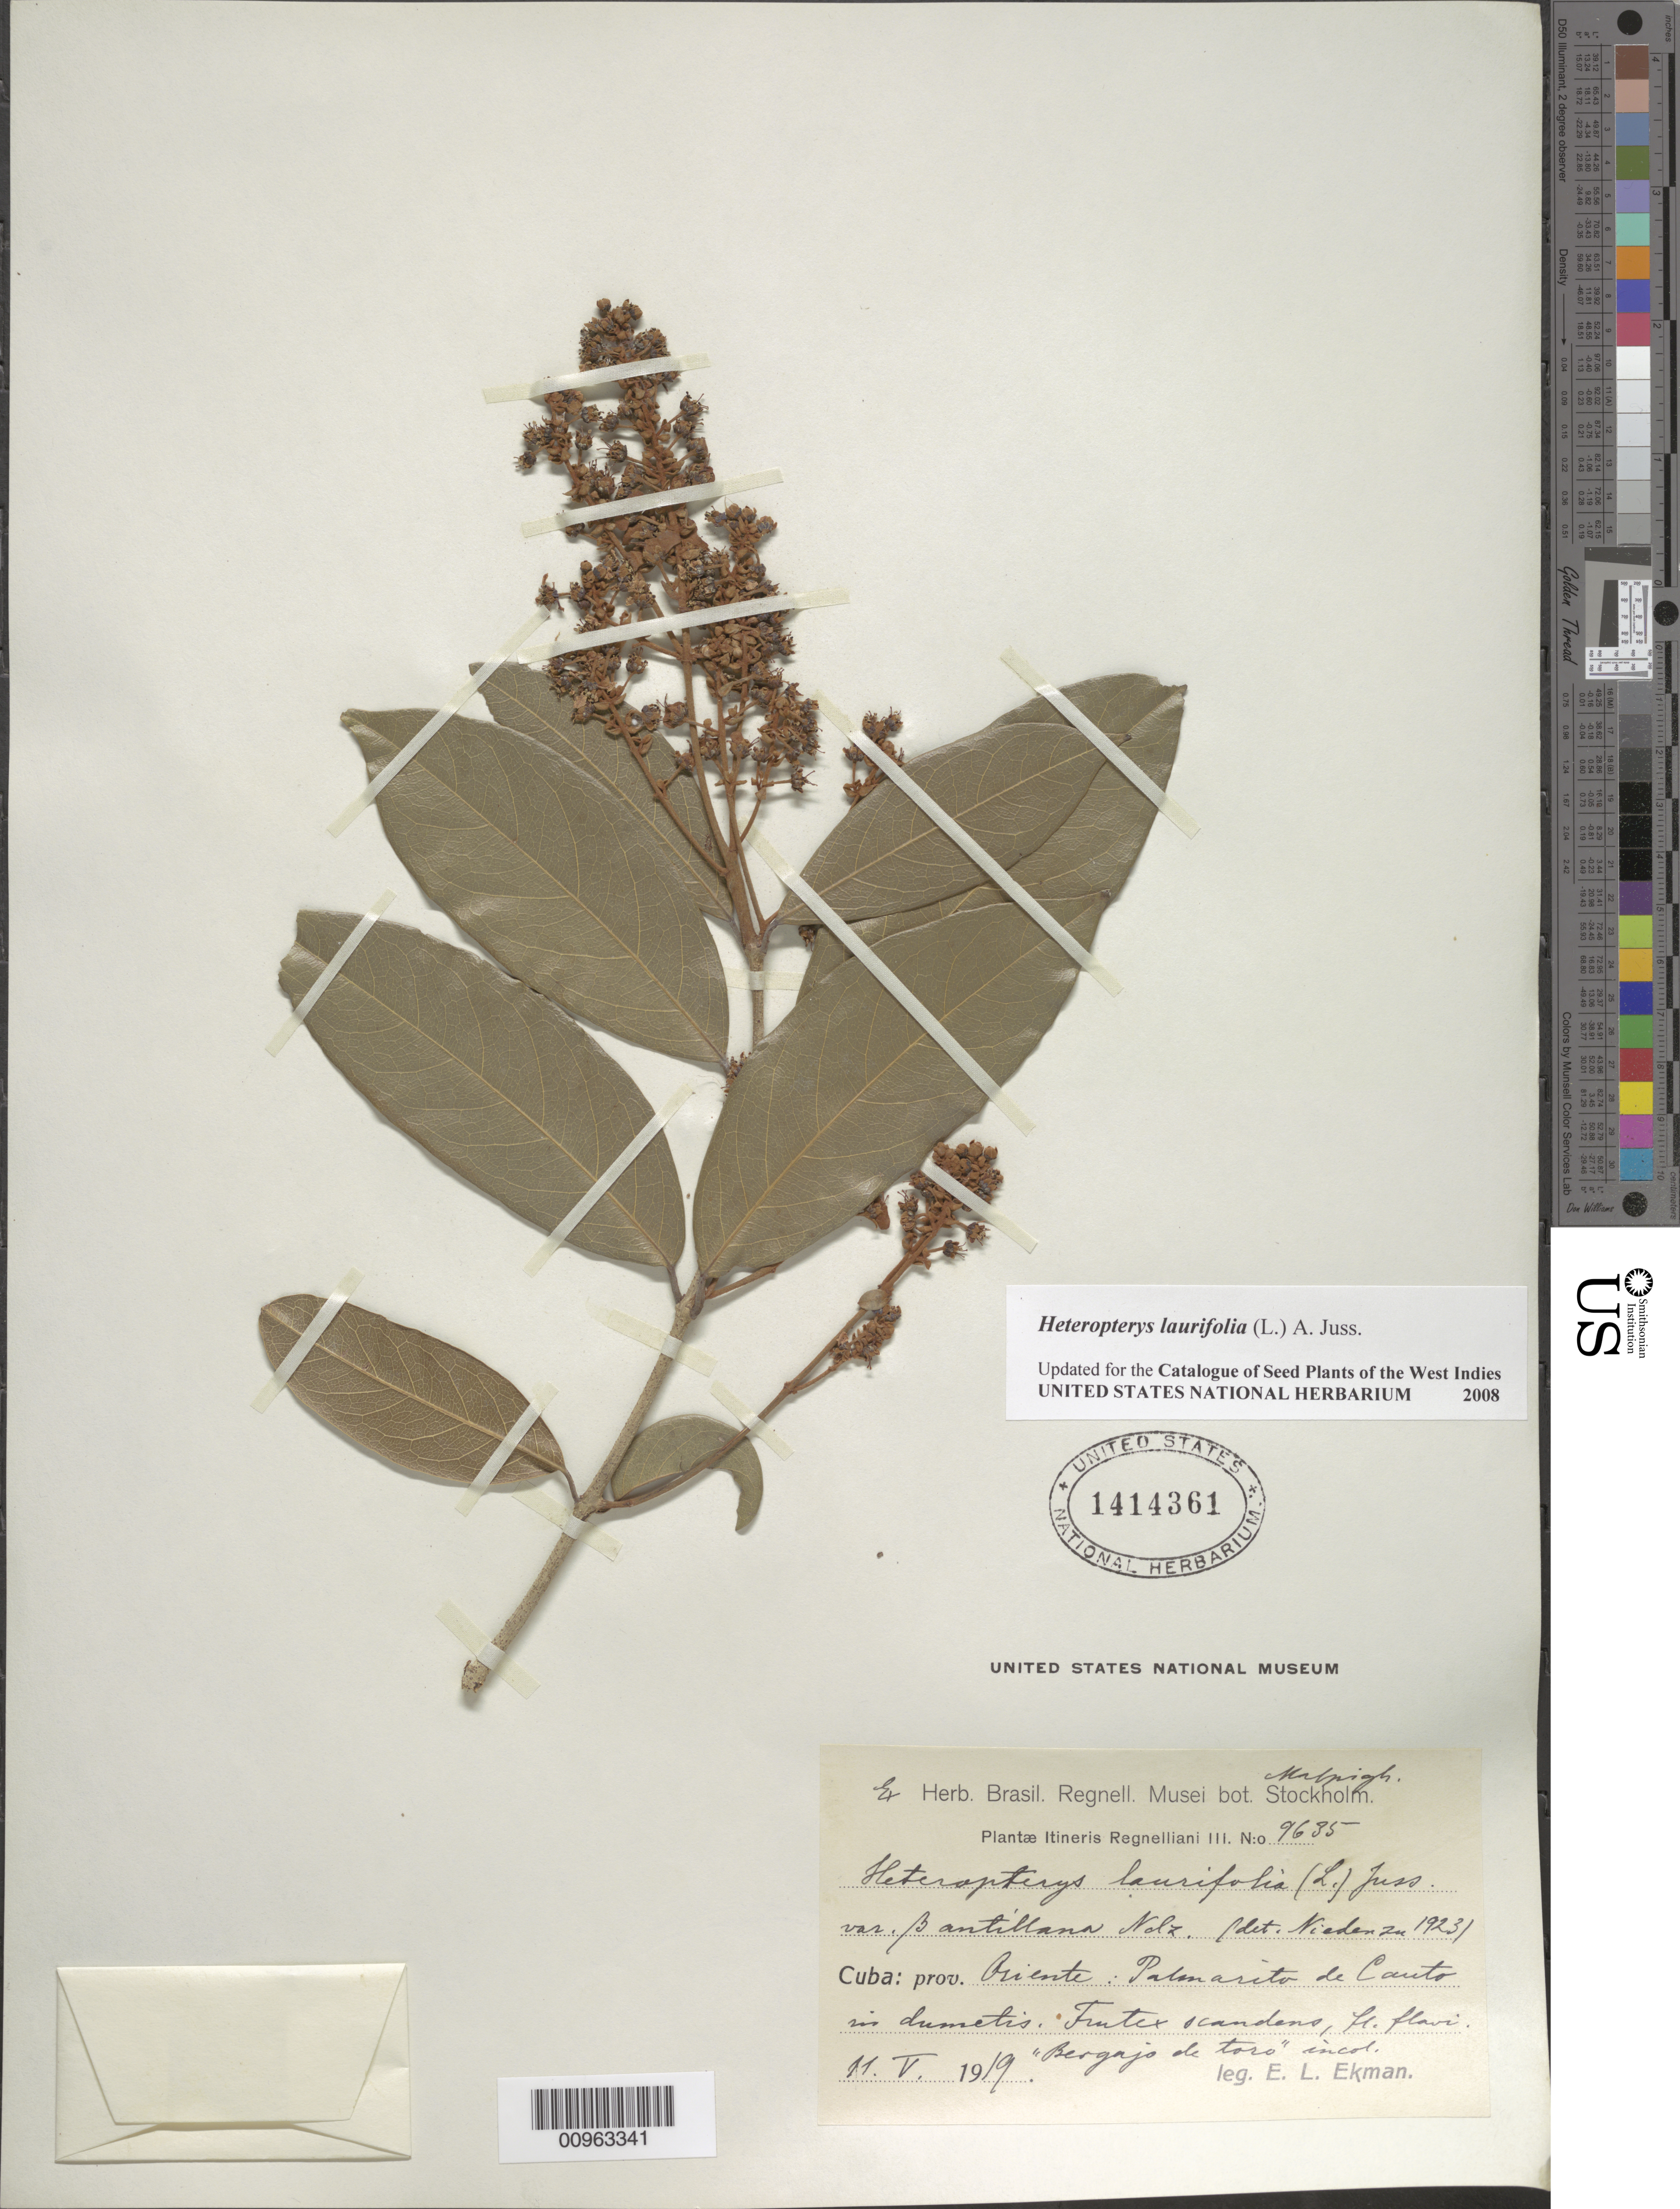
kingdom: Plantae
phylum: Tracheophyta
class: Magnoliopsida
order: Malpighiales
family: Malpighiaceae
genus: Heteropterys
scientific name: Heteropterys laurifolia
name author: (L.) A. Juss.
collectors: E. L. Ekman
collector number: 9635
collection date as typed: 11 May 1919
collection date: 1919-05-11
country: Cuba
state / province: Oriente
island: Cuba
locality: Palmarito de Canto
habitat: In dumetris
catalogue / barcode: US 1414361